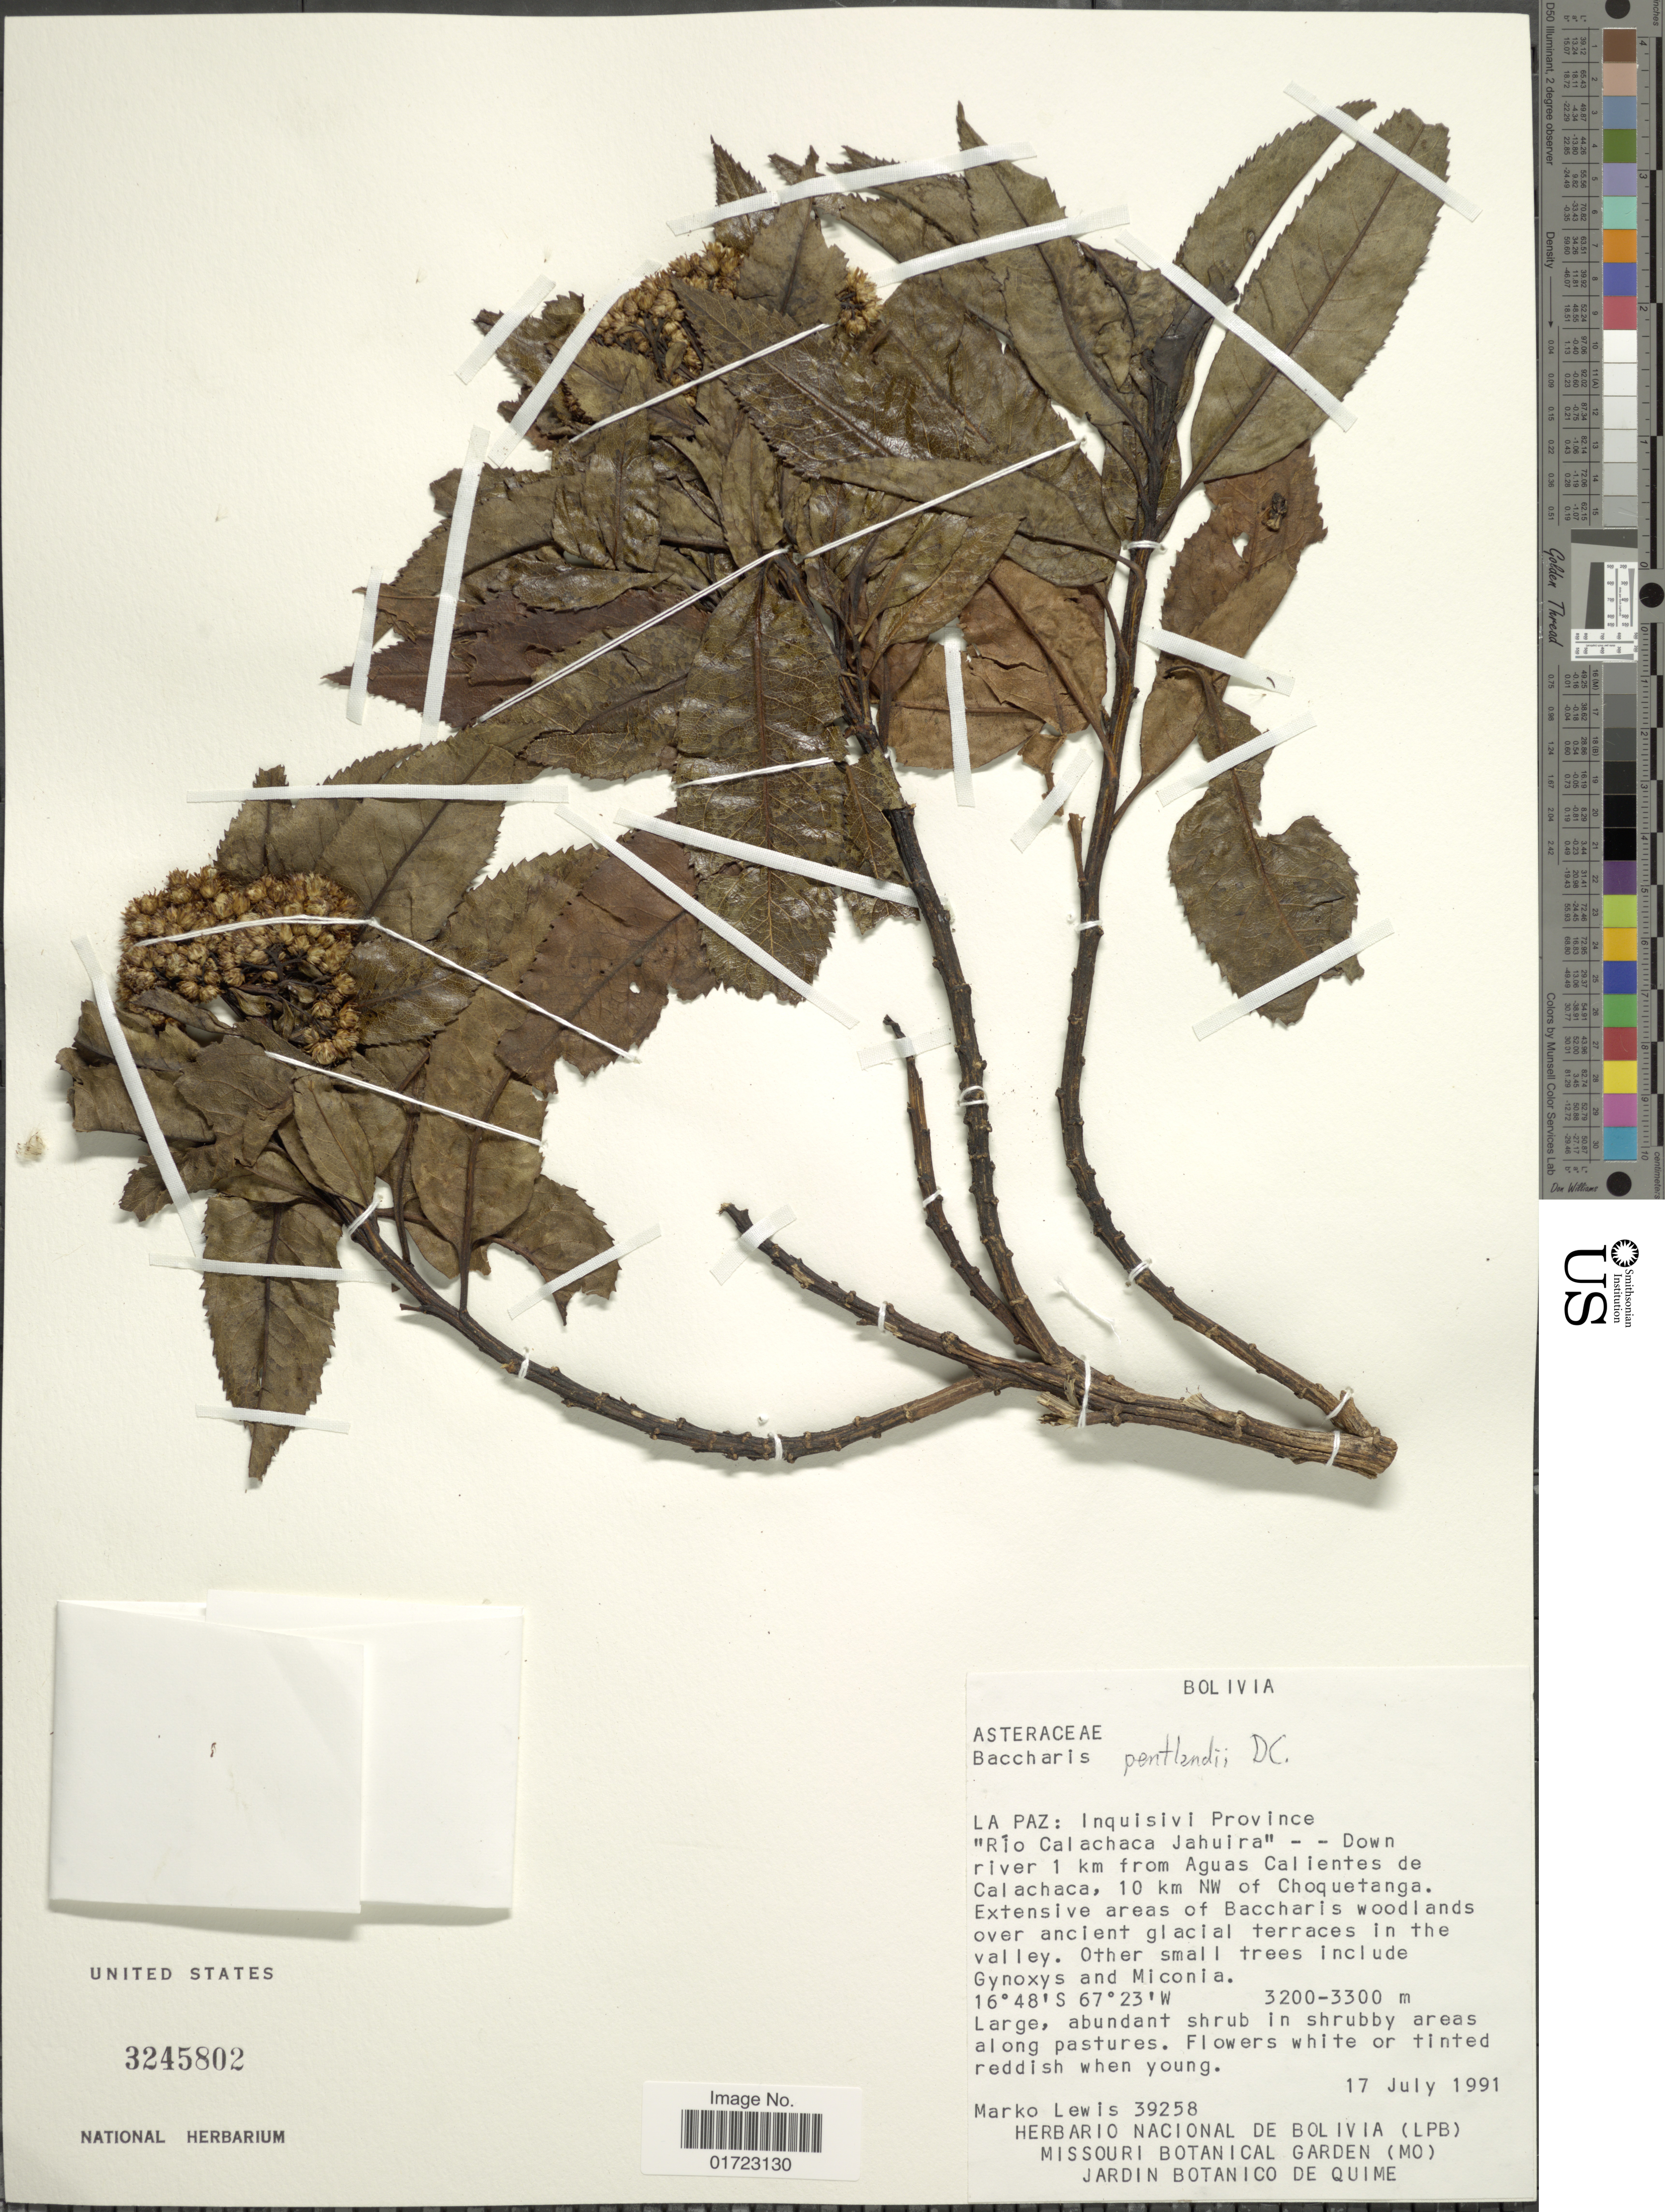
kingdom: Plantae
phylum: Tracheophyta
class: Magnoliopsida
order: Asterales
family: Asteraceae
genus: Baccharis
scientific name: Baccharis pentlandii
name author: DC.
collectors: M. A. Lewis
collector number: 39258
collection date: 1991-07-17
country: Bolivia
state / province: La Paz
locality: Inquisivi Province "Rio Calachaca Jahuira"-- Down river 1 km from Aguas calientes de calachaca, 10 km NW of Choquitanga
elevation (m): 3200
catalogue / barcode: US 3245802